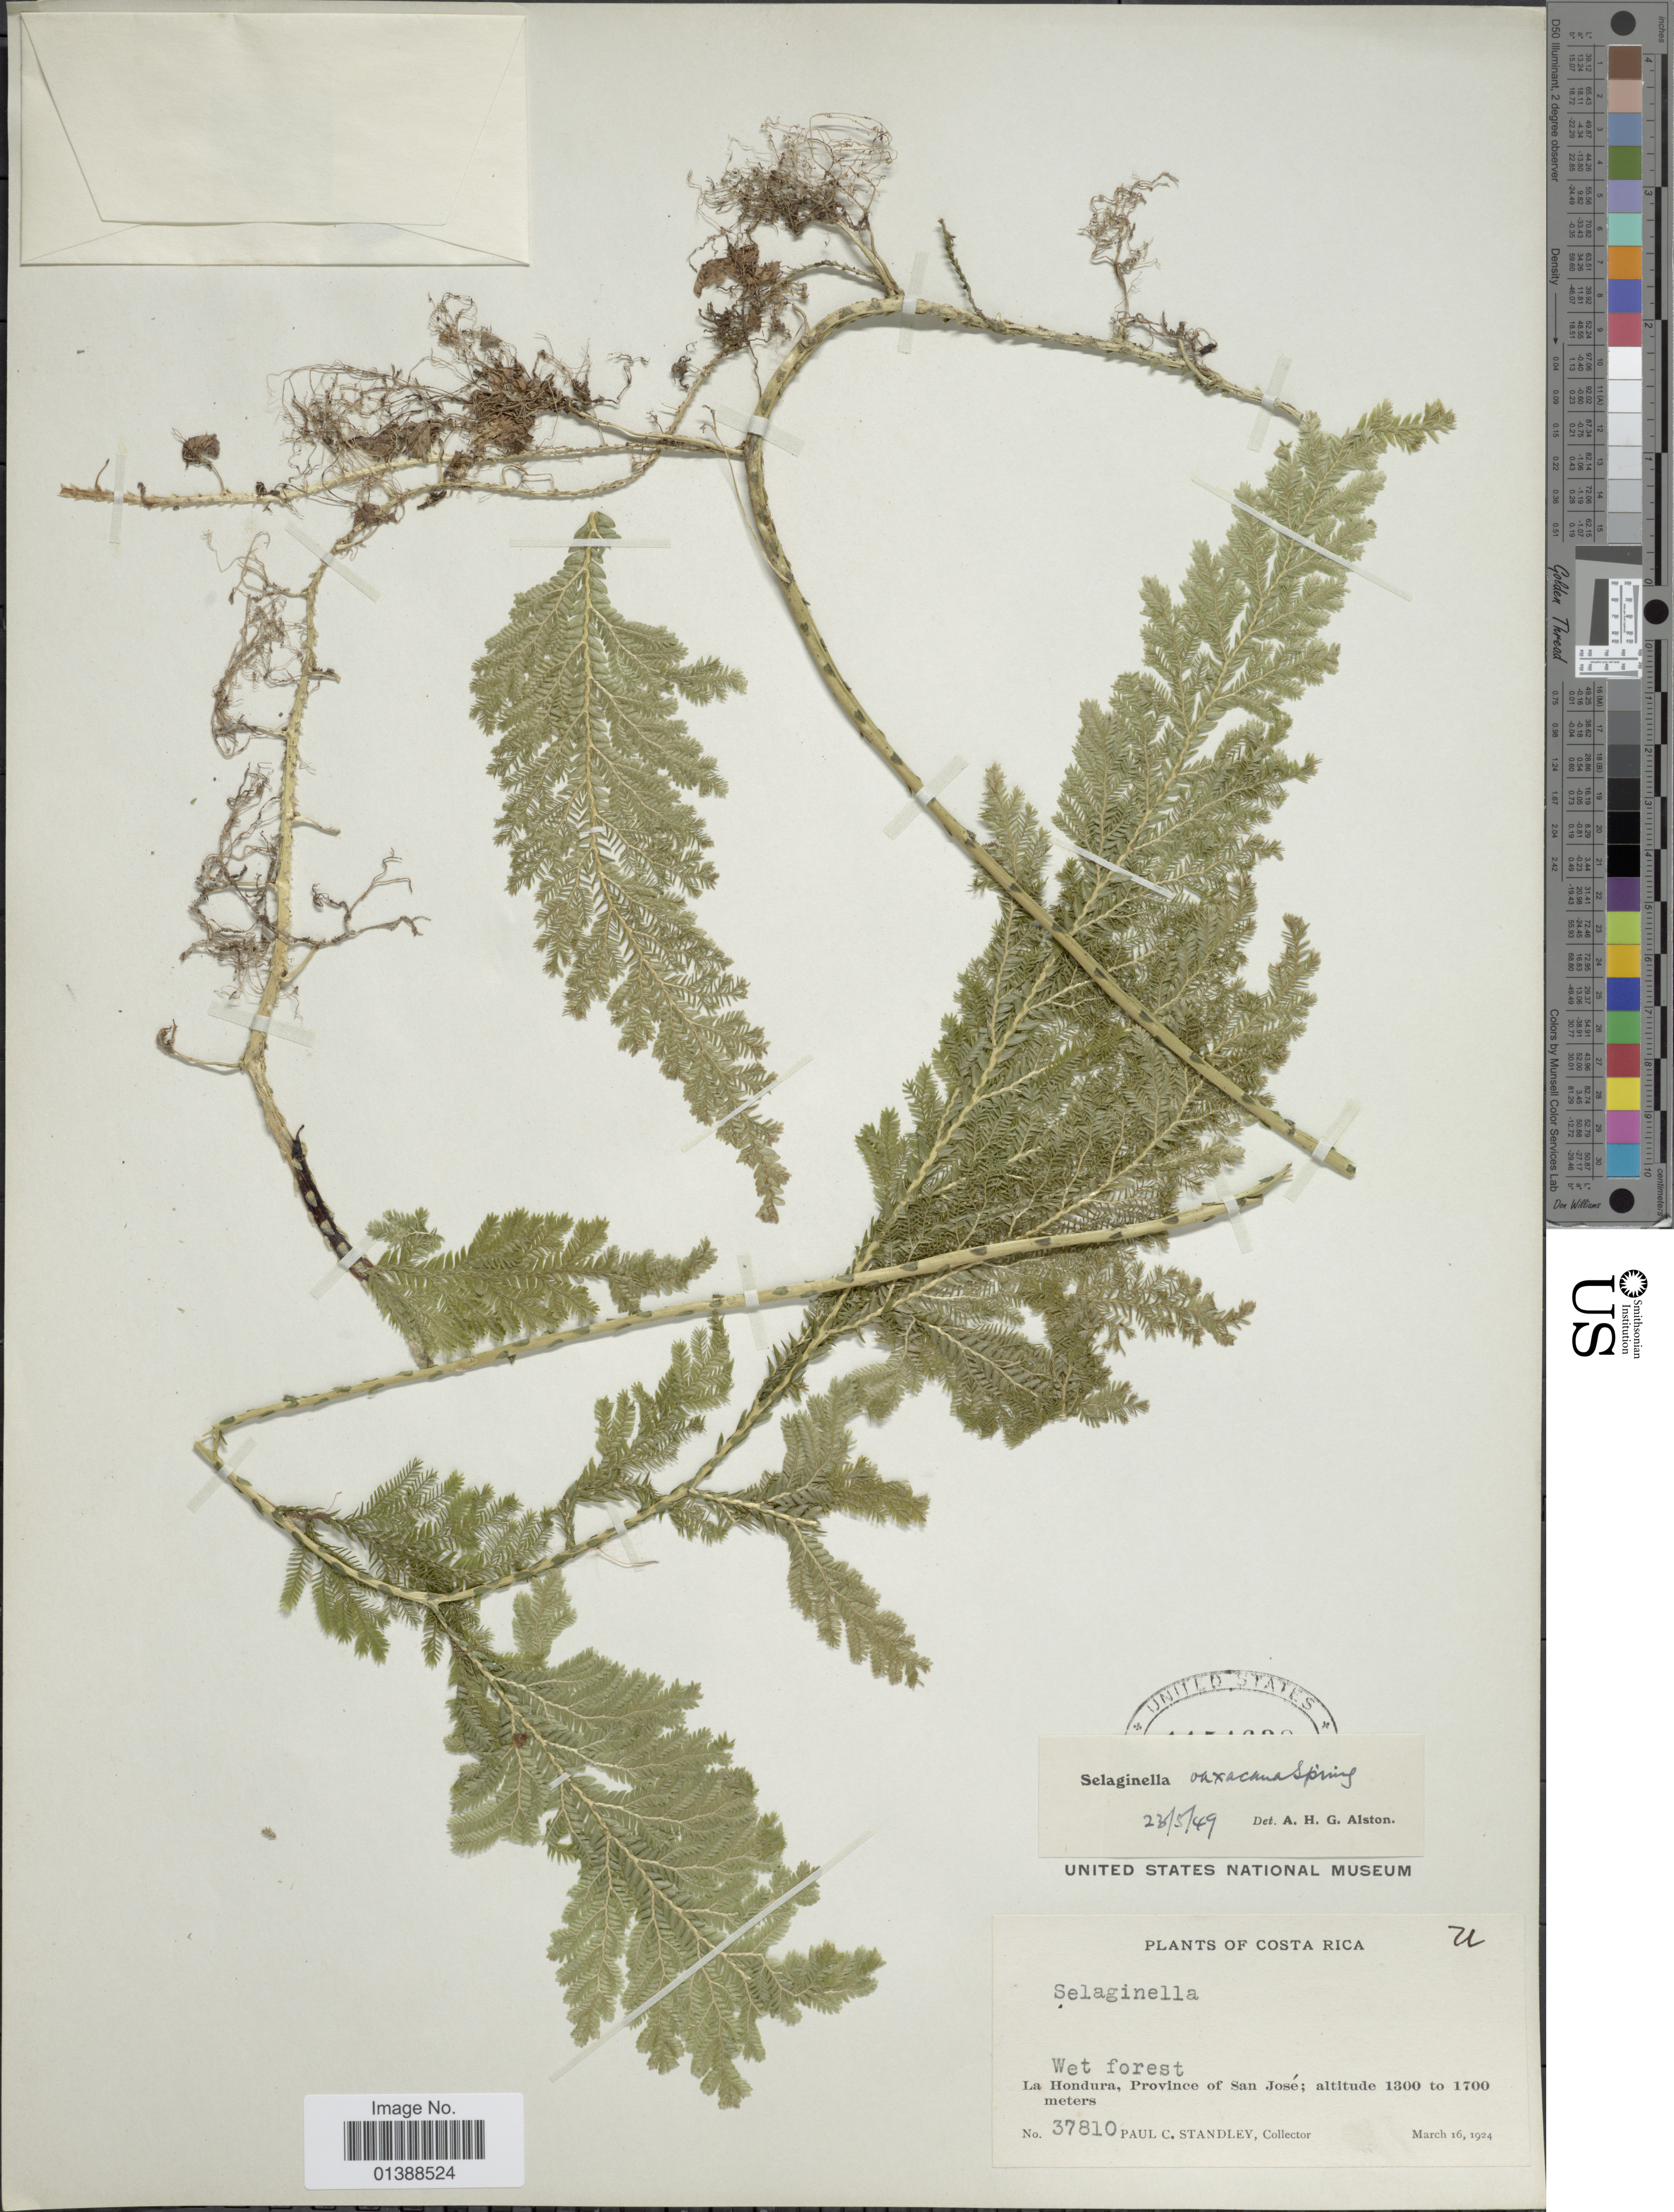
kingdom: Plantae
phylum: Tracheophyta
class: Lycopodiopsida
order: Selaginellales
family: Selaginellaceae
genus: Selaginella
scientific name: Selaginella oaxacana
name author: Spring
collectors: P. C. Standley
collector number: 37810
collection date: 1924-03-16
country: Costa Rica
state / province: San José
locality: La Hondura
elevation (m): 1300